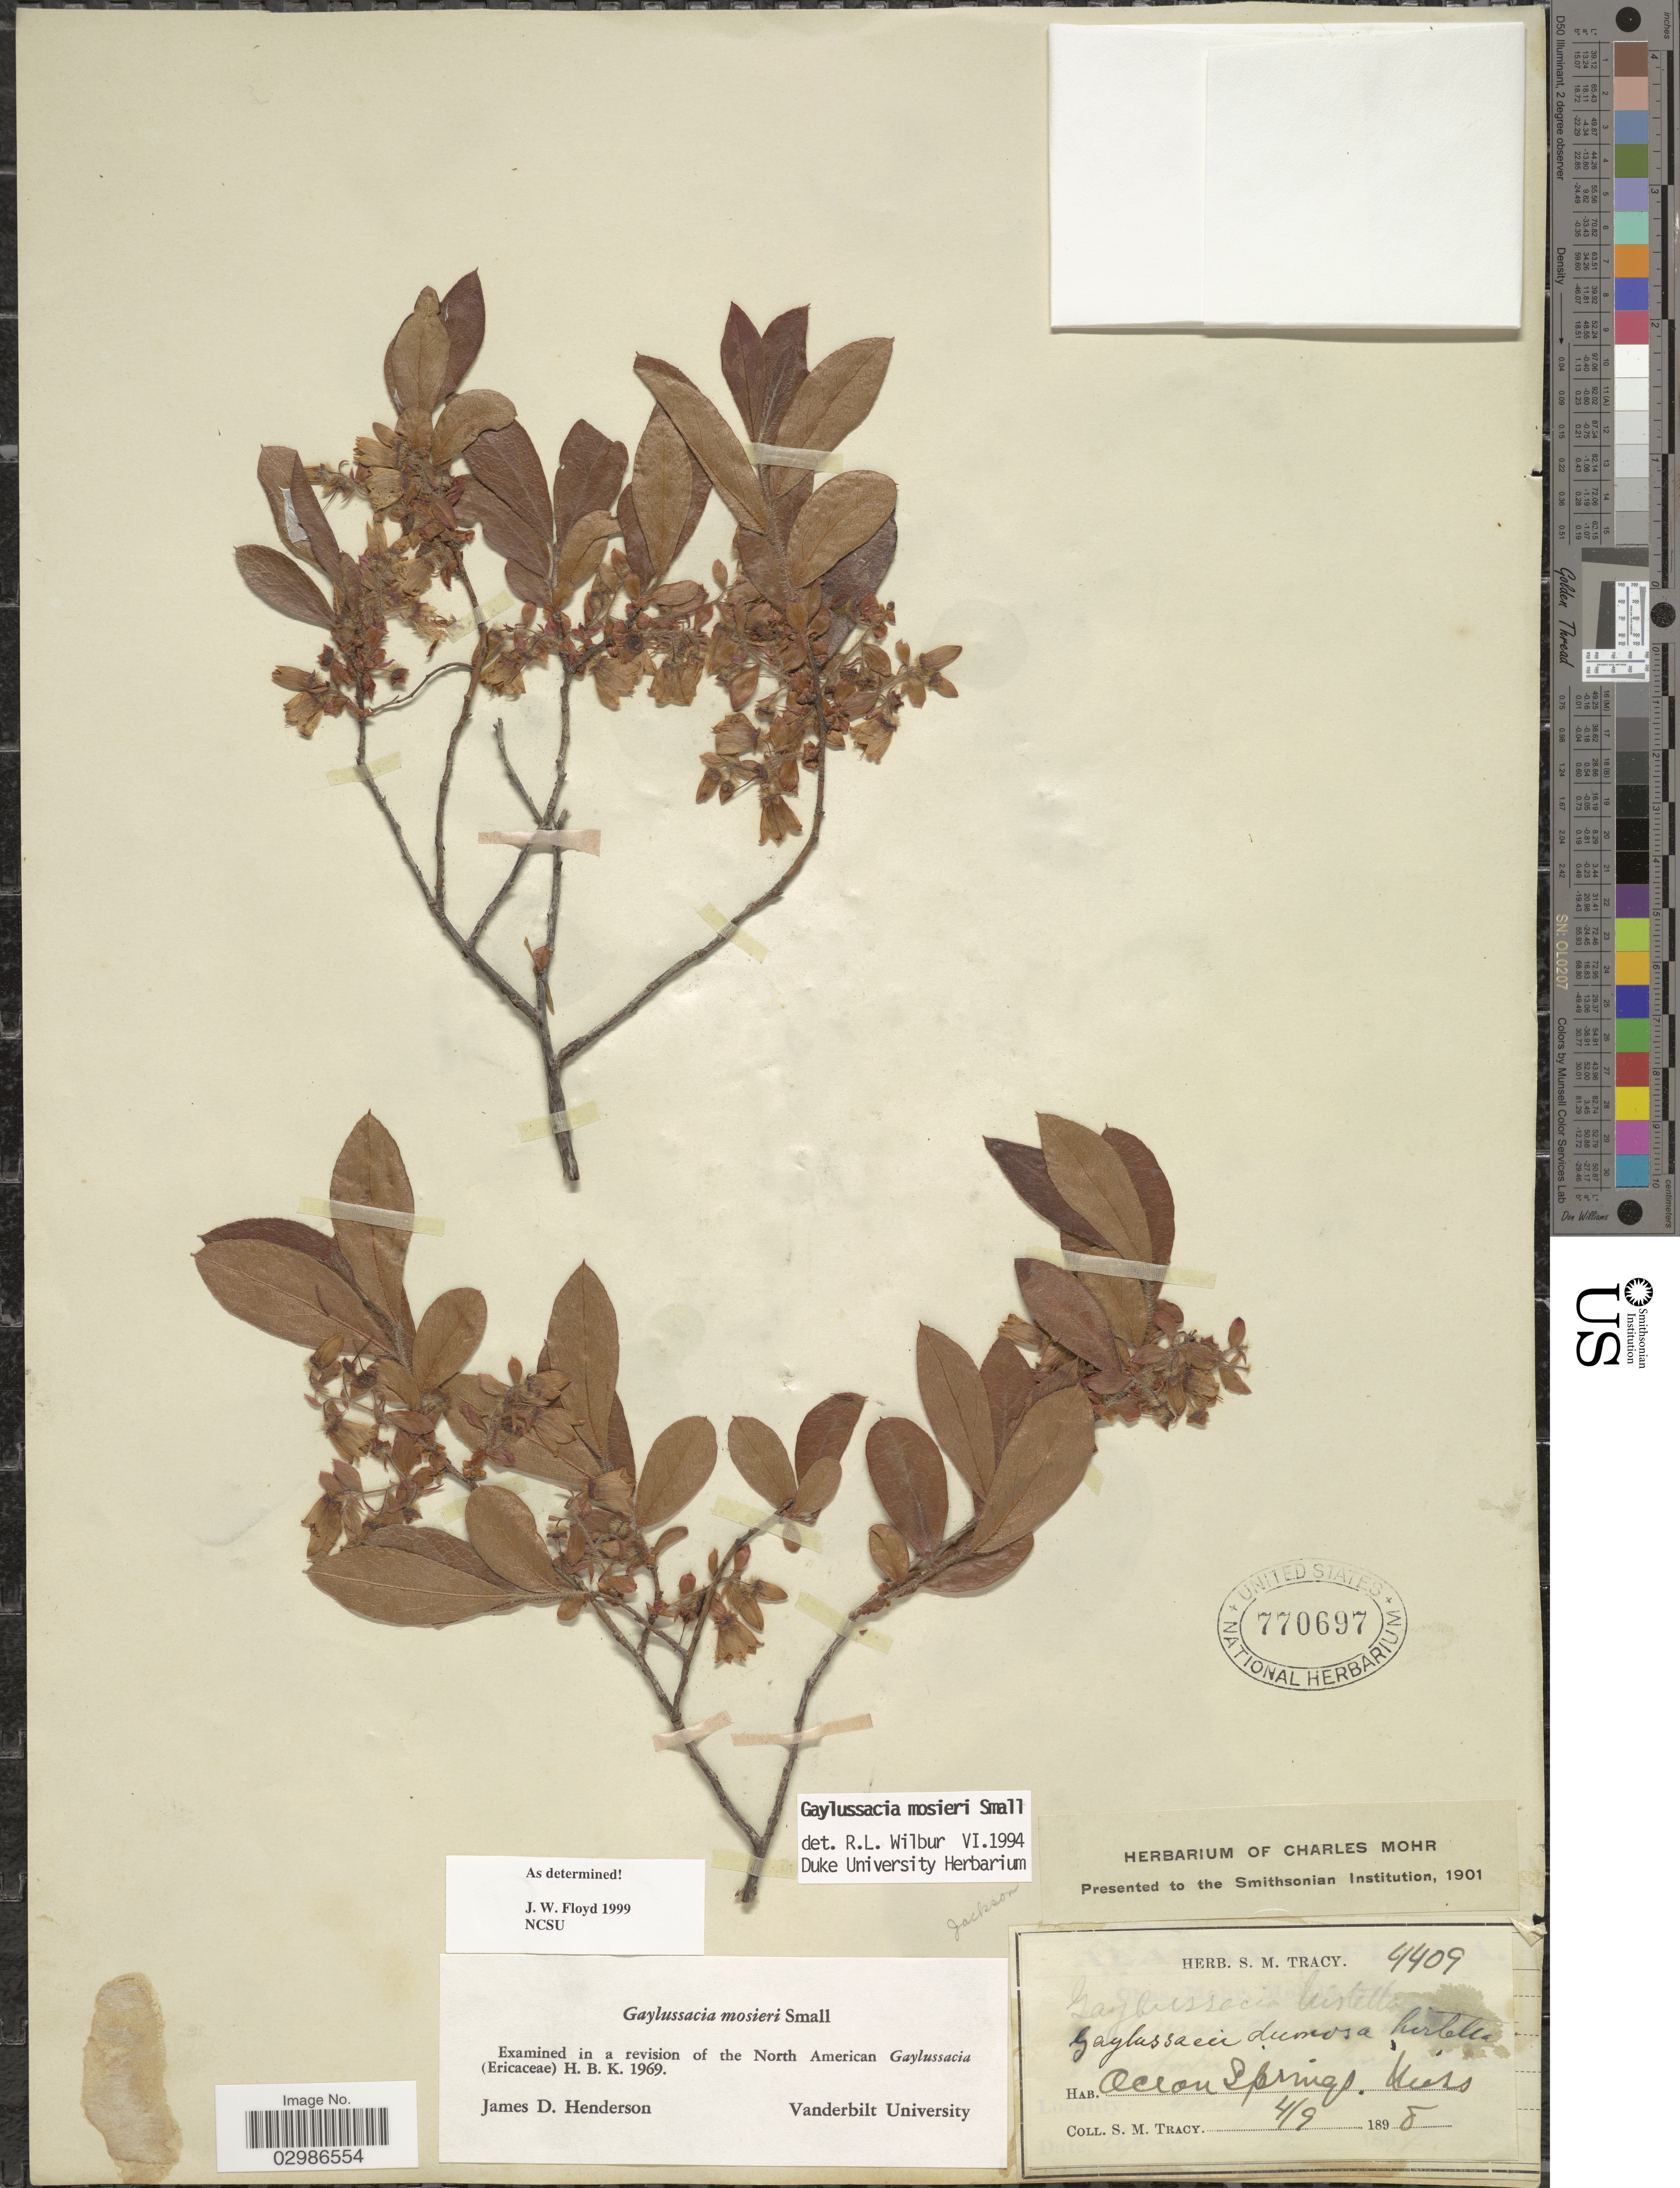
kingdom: Plantae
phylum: Tracheophyta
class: Magnoliopsida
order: Ericales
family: Ericaceae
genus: Gaylussacia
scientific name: Gaylussacia mosieri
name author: Small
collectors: S. M. Tracy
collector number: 4409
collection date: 1898-04-09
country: United States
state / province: Mississippi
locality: Jackson. Ocean Springs. Miss.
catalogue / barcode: US 770697